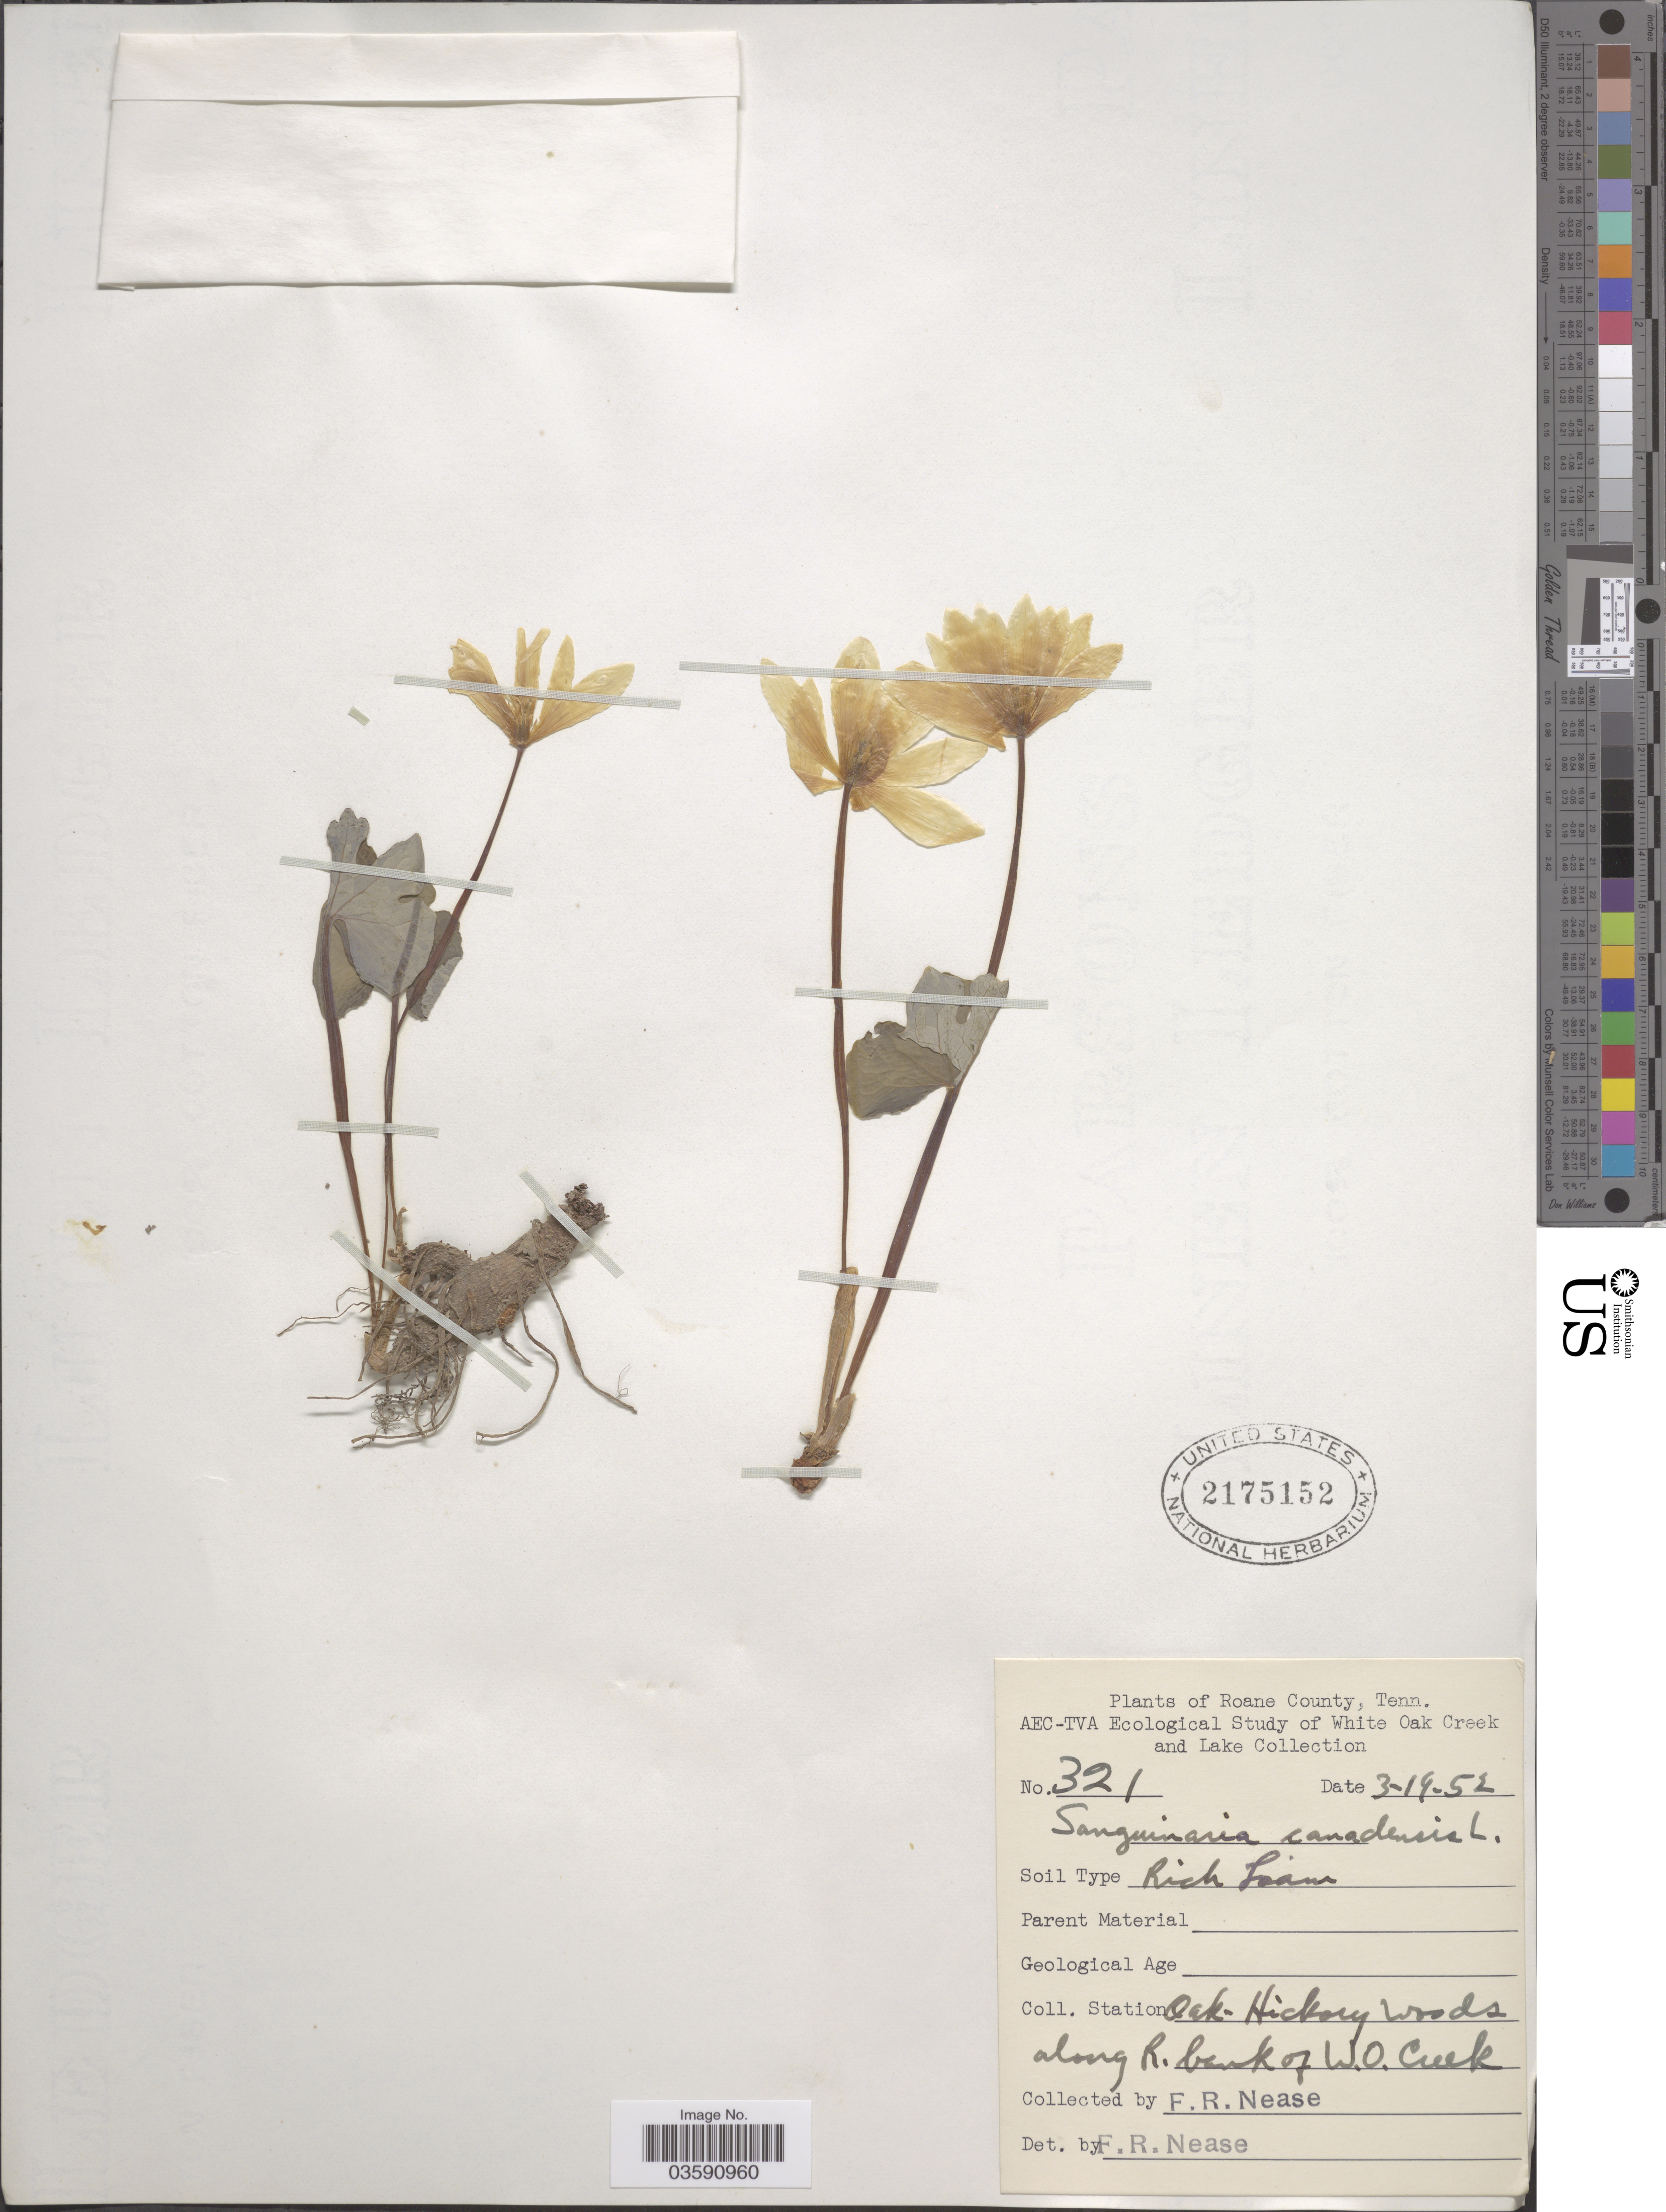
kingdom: Plantae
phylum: Tracheophyta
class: Magnoliopsida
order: Ranunculales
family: Papaveraceae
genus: Sanguinaria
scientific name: Sanguinaria canadensis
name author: L.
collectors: F. Nease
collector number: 321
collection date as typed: Transcribed d/m/y: 19/3/52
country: United States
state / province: Tennessee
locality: Roane County. White Oak Creek and Lake. [unsure placement] Station Oak-Hickory Woods along R. bank of W.O. Creek.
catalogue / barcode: US 2175152